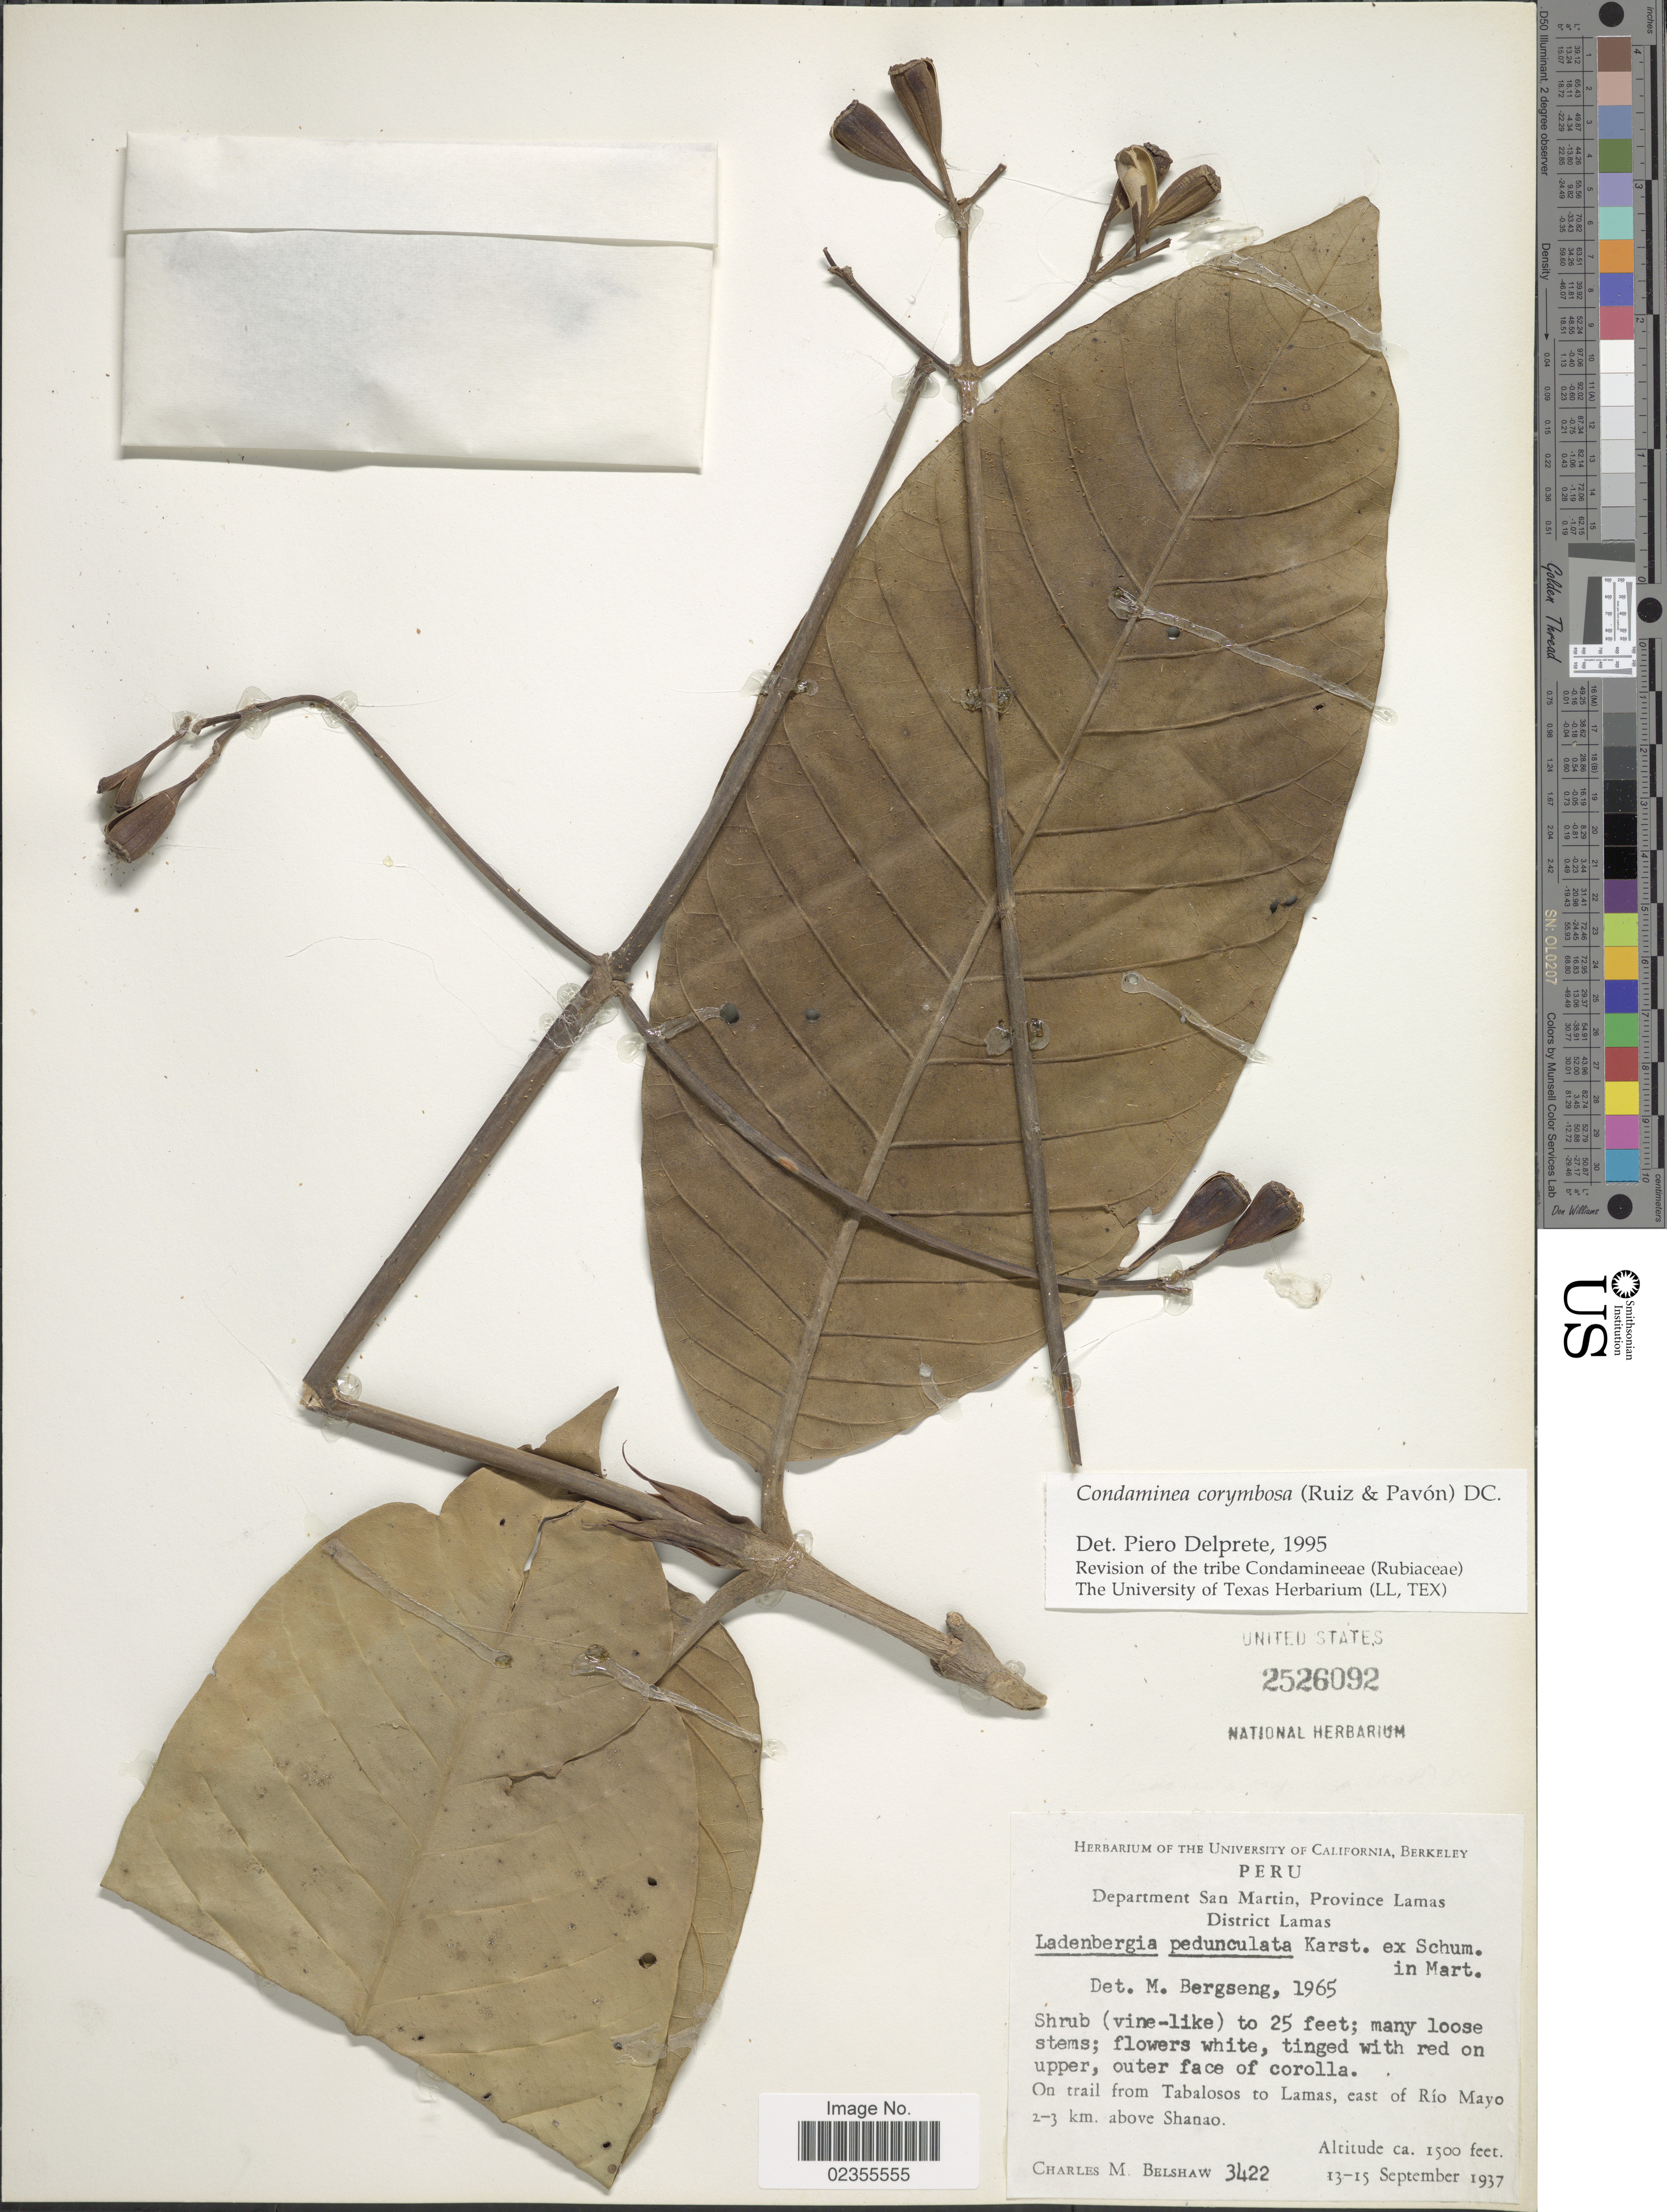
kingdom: Plantae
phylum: Tracheophyta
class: Magnoliopsida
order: Gentianales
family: Rubiaceae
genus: Condaminea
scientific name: Condaminea corymbosa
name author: (Ruiz & Pav.) DC.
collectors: C. Shaw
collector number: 3422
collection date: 1937-09-13/1937-09-15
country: Peru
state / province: San Martín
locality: Province Lamas. District Lamas. On trail from Tabalosos to Lamas, east of Rio Mayo 2-3 km above Shanao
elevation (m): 457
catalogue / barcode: US 2526092